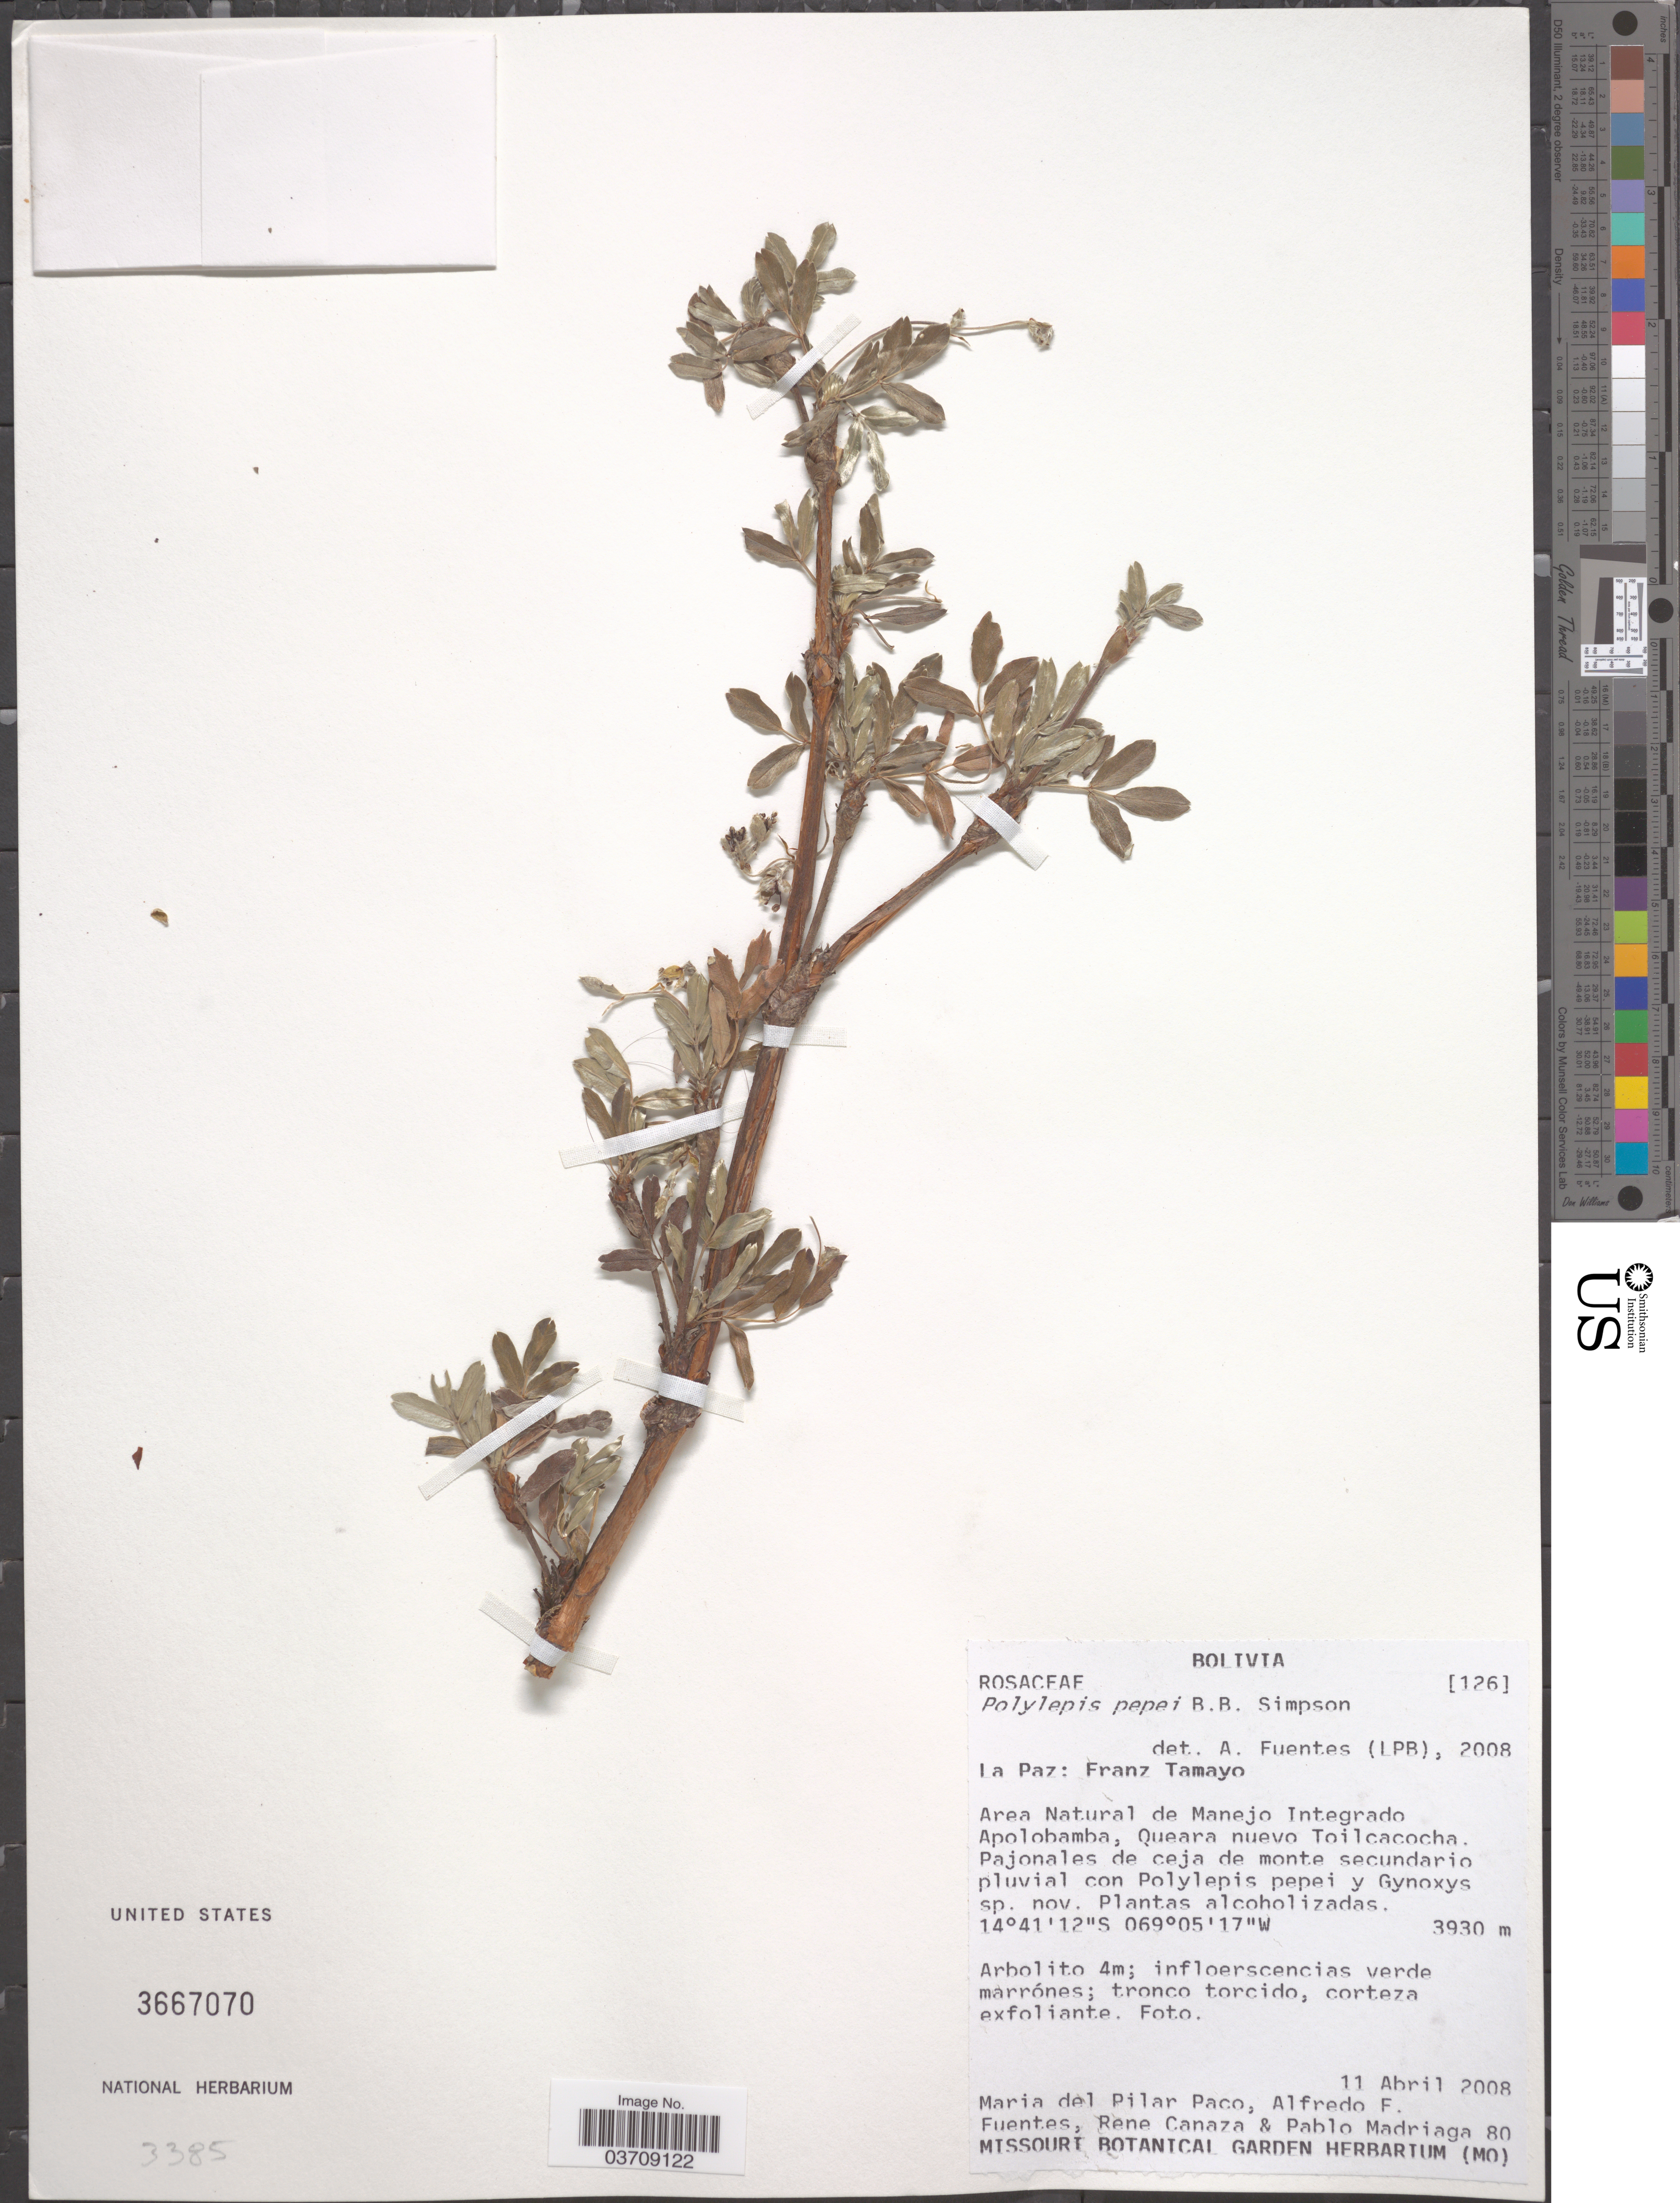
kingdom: Plantae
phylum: Tracheophyta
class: Magnoliopsida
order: Rosales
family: Rosaceae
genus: Polylepis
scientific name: Polylepis pepei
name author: B.B. Simpson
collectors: M. Del Pilar Paco, A. F. Fuentes, R. Canaza & P. Madriaga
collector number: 80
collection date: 2008-04-11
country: Bolivia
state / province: La Paz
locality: Franz Tamayo. Area Natural de Manejo Integrado Apolobamba, Queara nuevo Toilcacocha.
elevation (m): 3930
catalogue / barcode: US 3667070